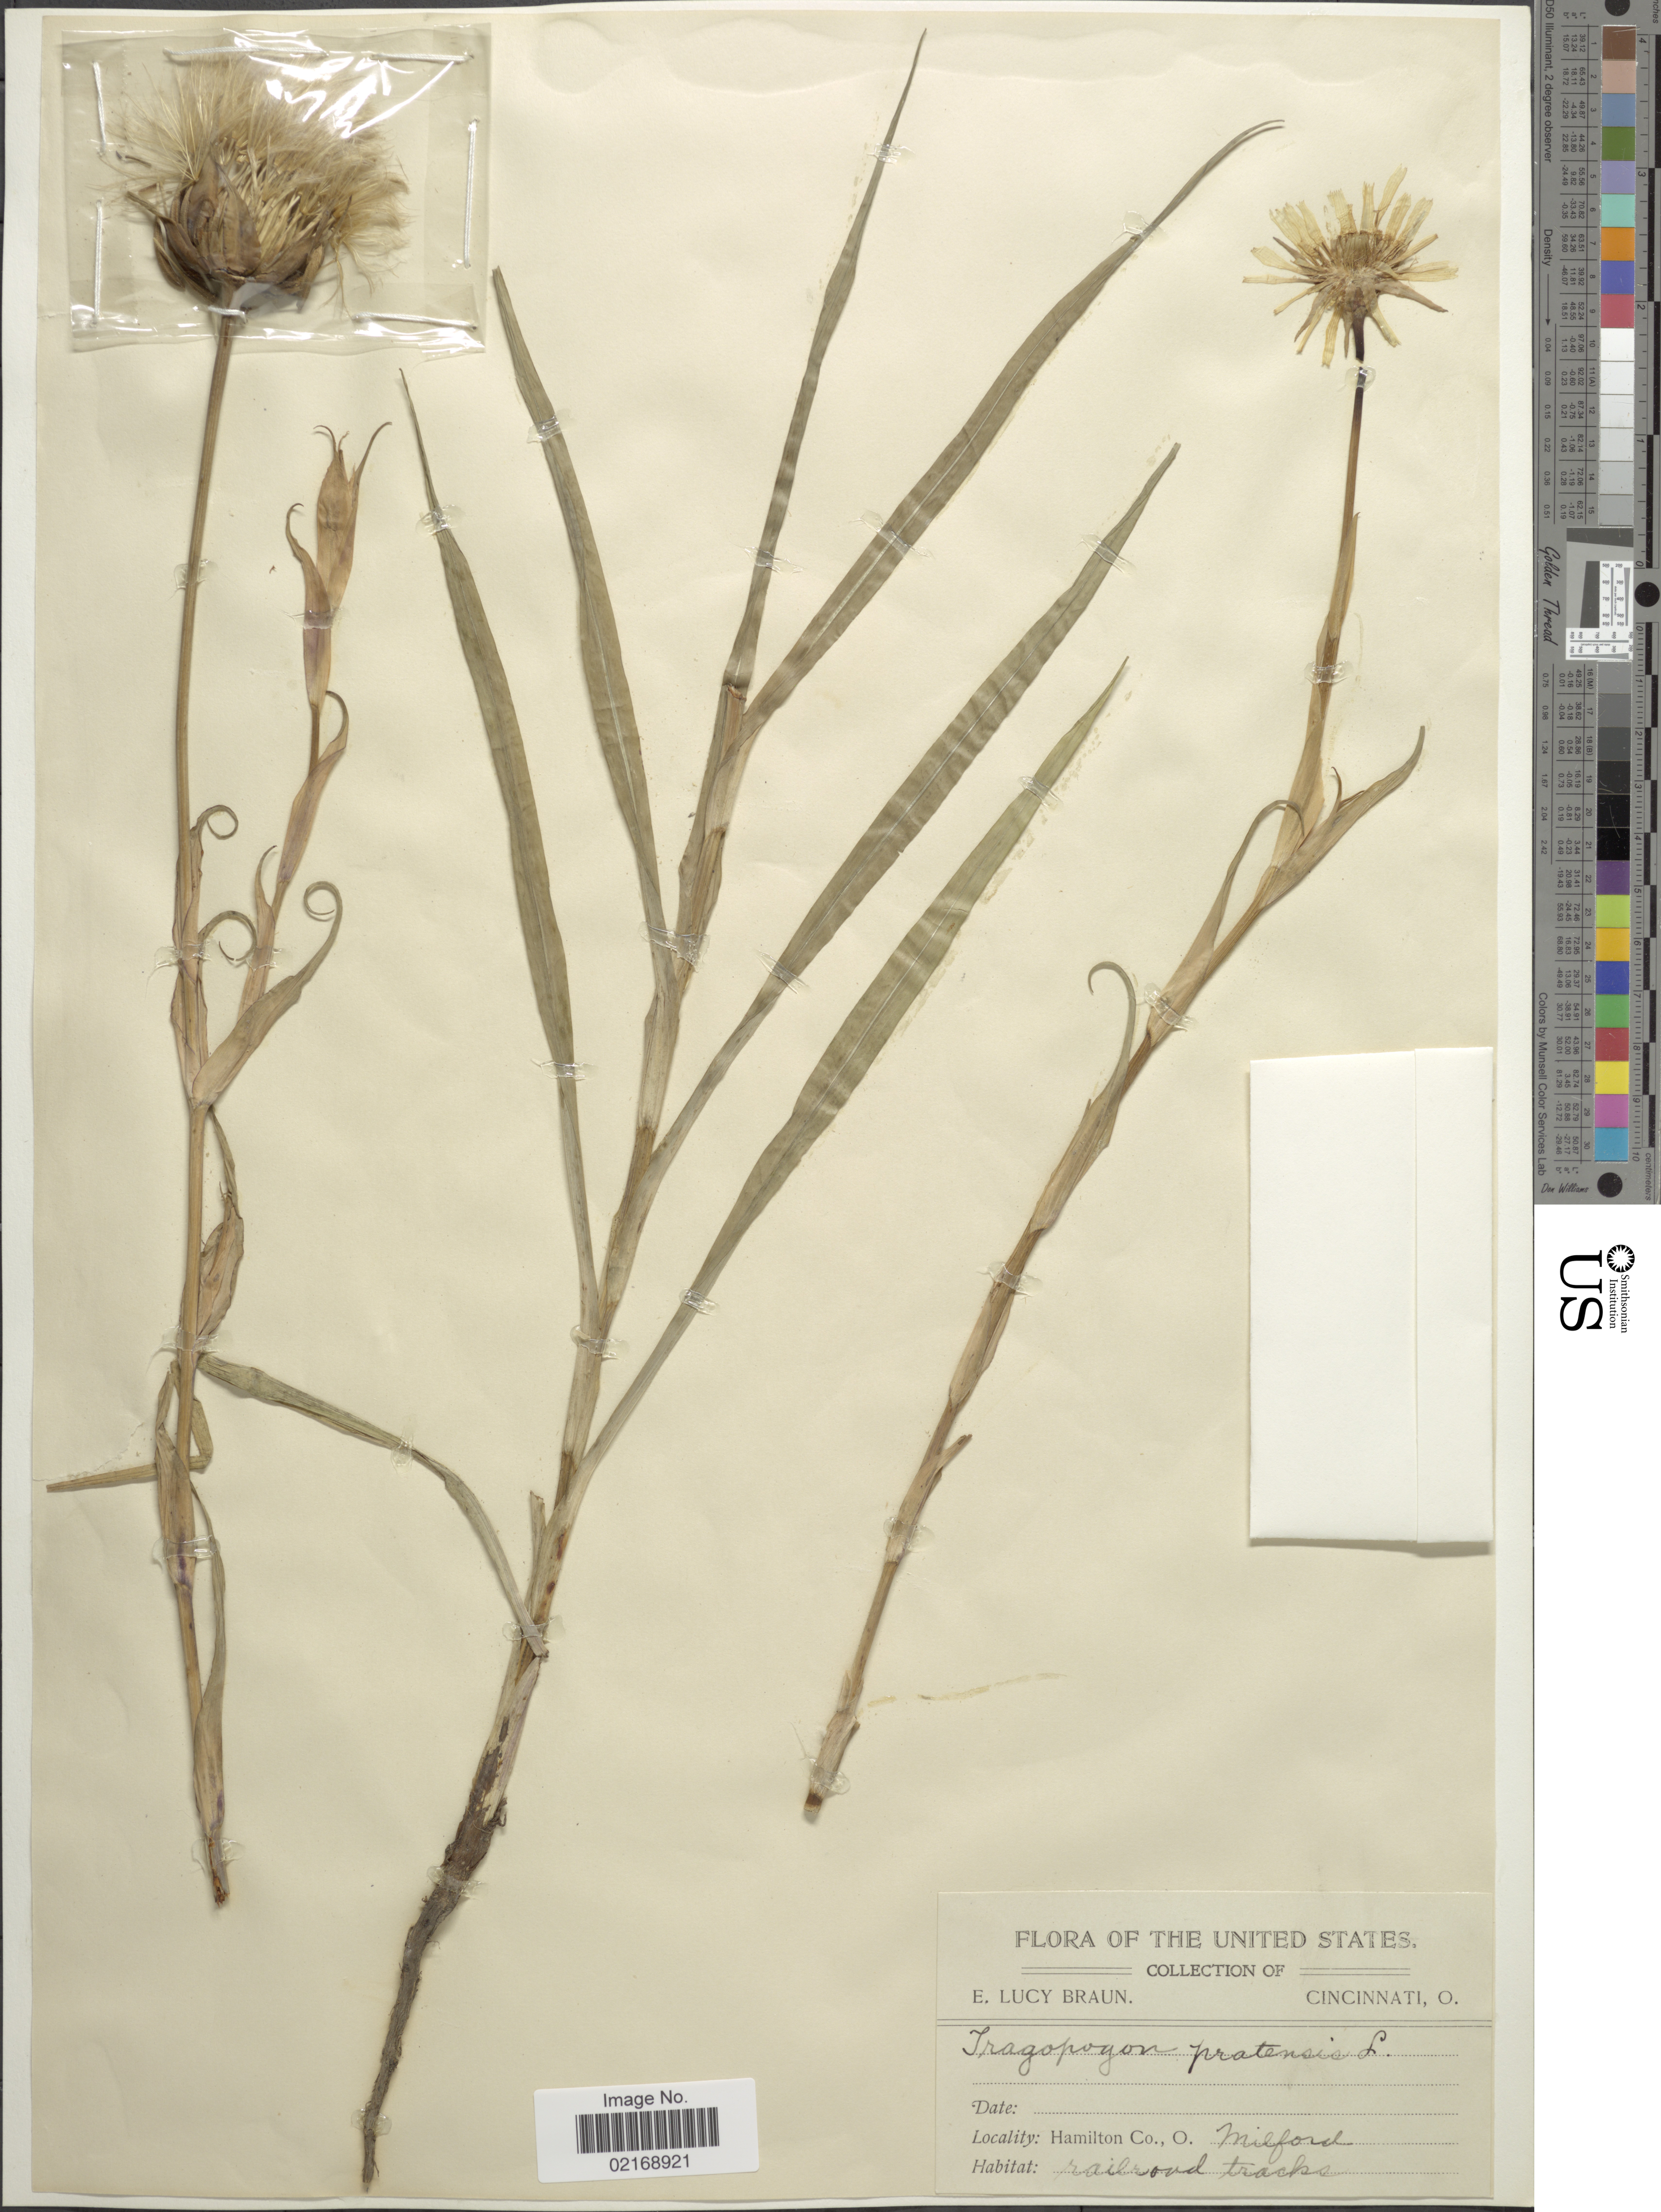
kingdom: Plantae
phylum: Tracheophyta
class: Magnoliopsida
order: Asterales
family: Asteraceae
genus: Tragopogon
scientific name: Tragopogon pratensis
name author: L.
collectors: E. L. Braun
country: United States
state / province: Ohio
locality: Hamilton Co. Milford